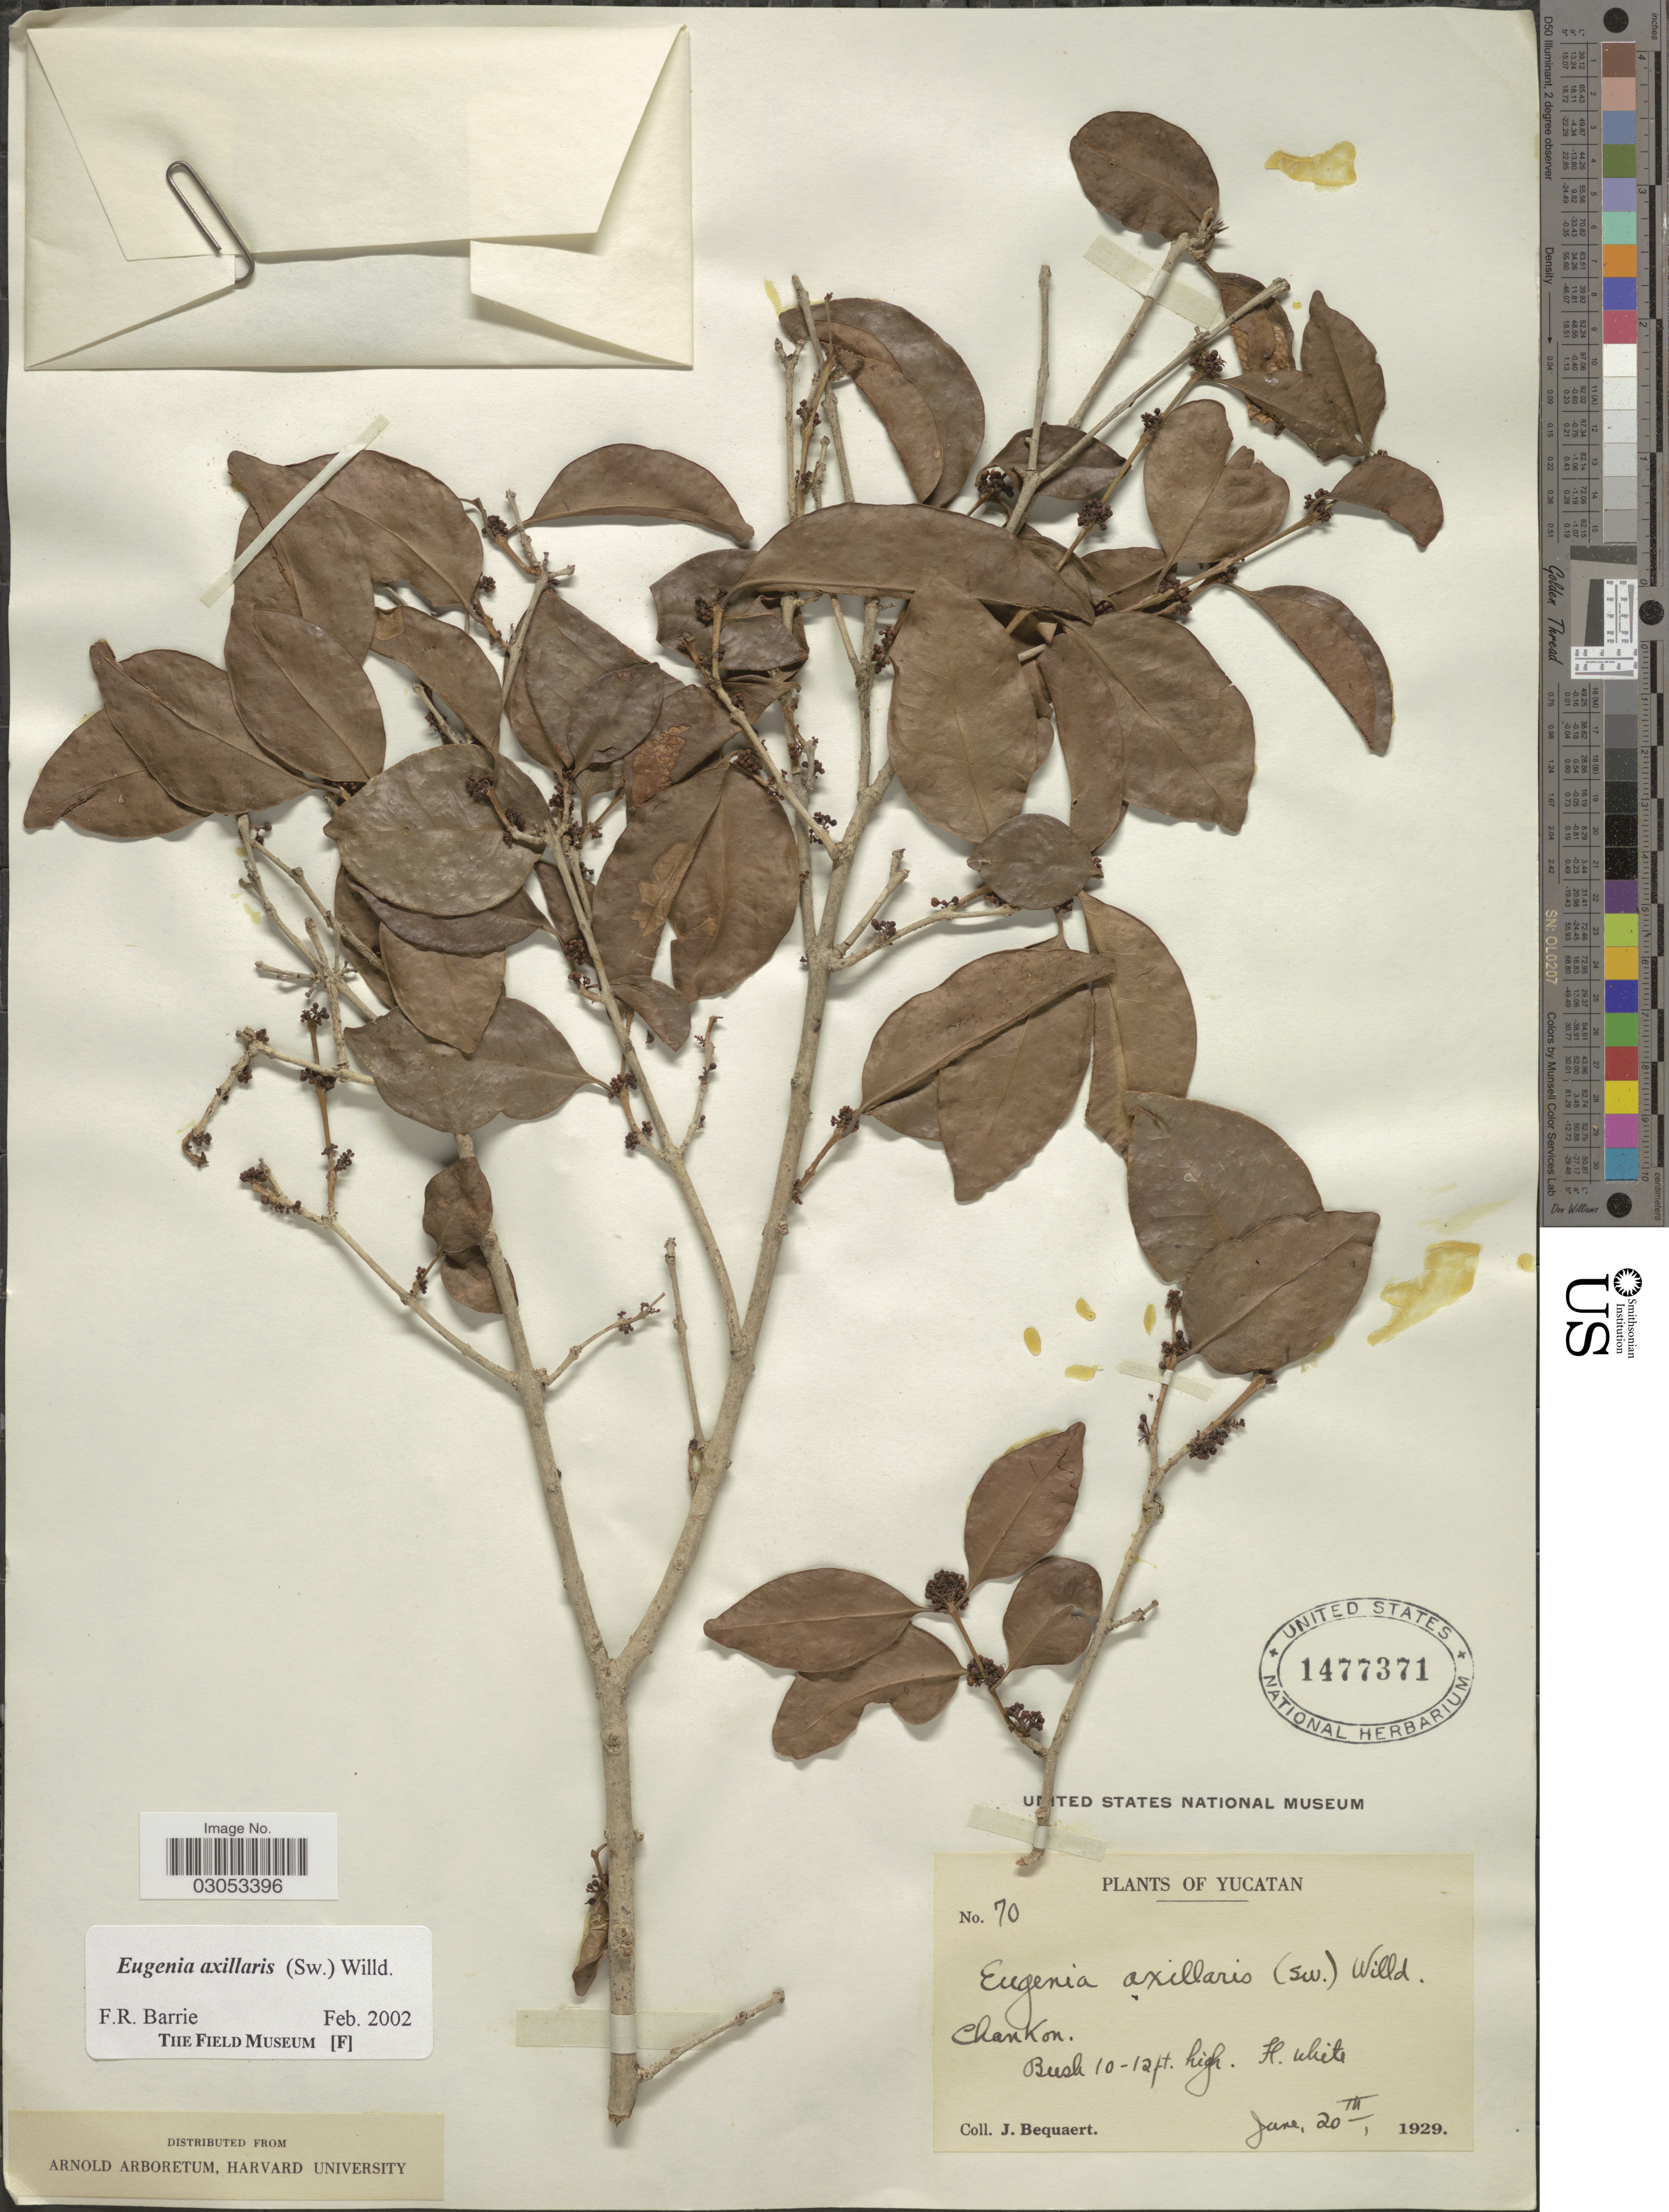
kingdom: Plantae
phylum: Tracheophyta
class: Magnoliopsida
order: Myrtales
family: Myrtaceae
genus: Eugenia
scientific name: Eugenia axillaris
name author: (Sw.) Willd.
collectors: J. Bequaert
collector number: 70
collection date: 1929-06-20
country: Mexico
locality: Yucatan, Chankon.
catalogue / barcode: US 1477371